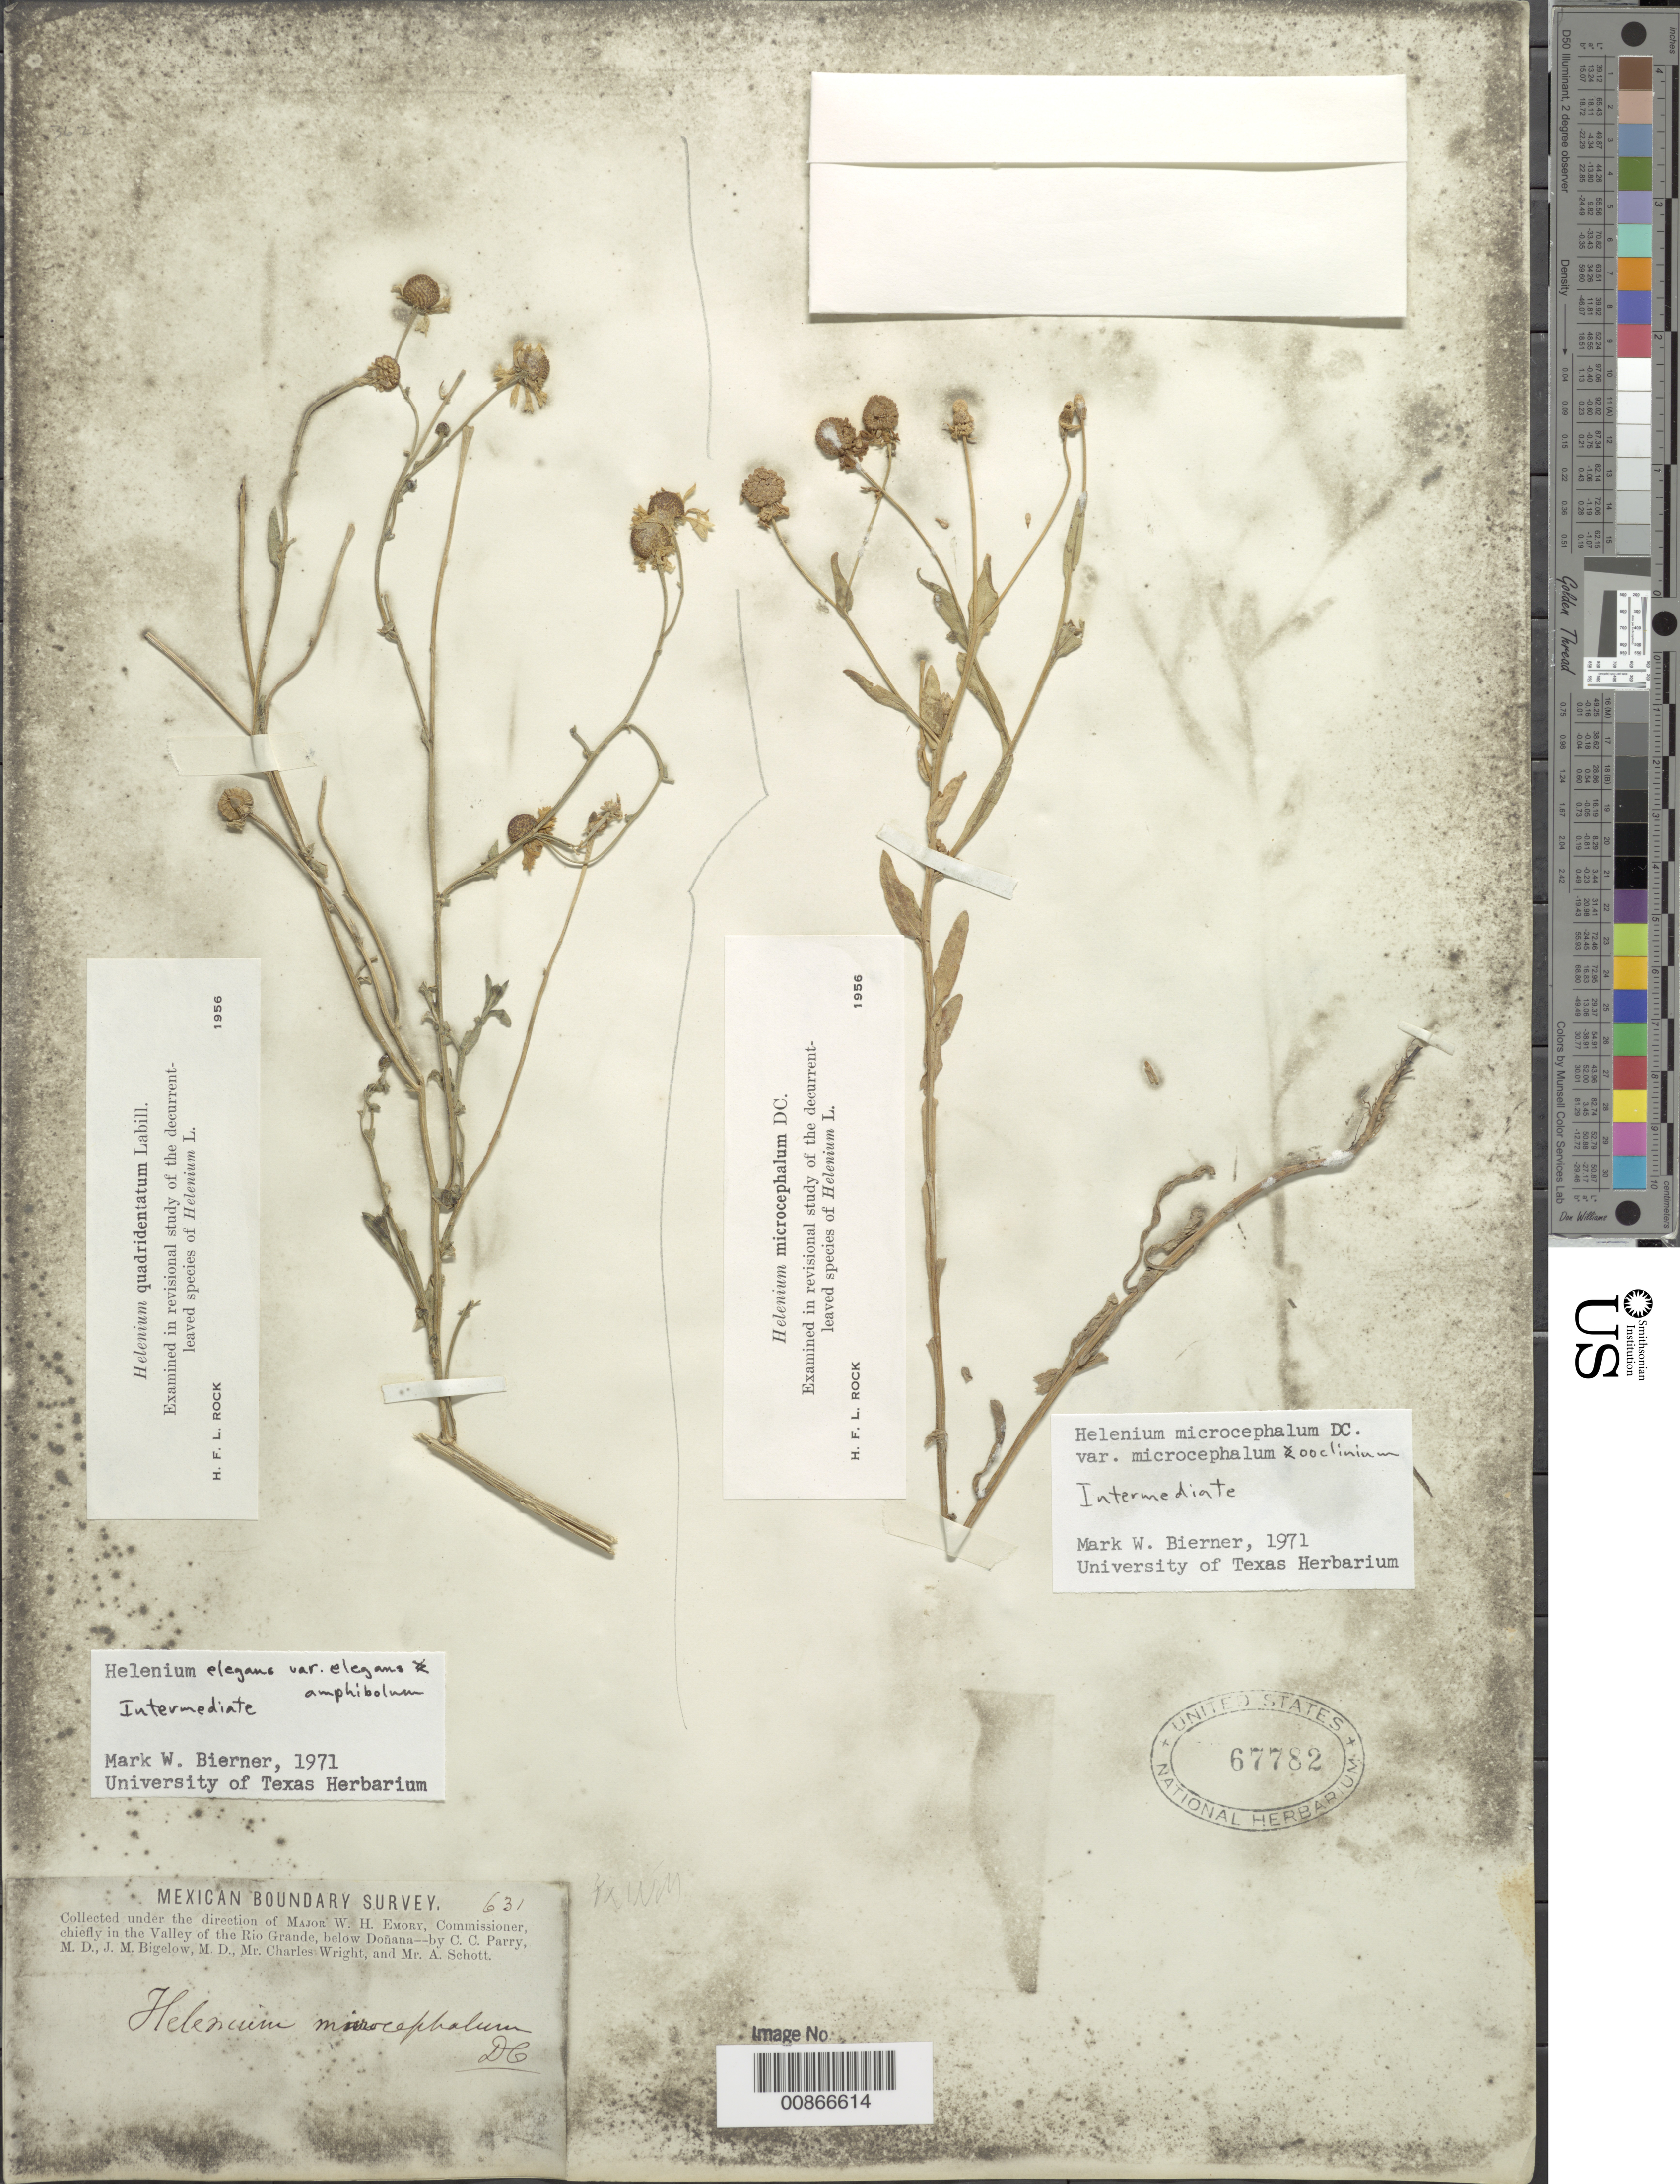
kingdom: Plantae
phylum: Tracheophyta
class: Magnoliopsida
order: Asterales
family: Asteraceae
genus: Helenium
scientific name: Helenium elegans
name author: DC.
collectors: C. C. Parry, J. M. Bigelow, C. Wright & A. C. V. Schott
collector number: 631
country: United States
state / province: New Mexico / Texas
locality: Valley of the Rio Grande, below Doñana.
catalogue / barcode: US 67782